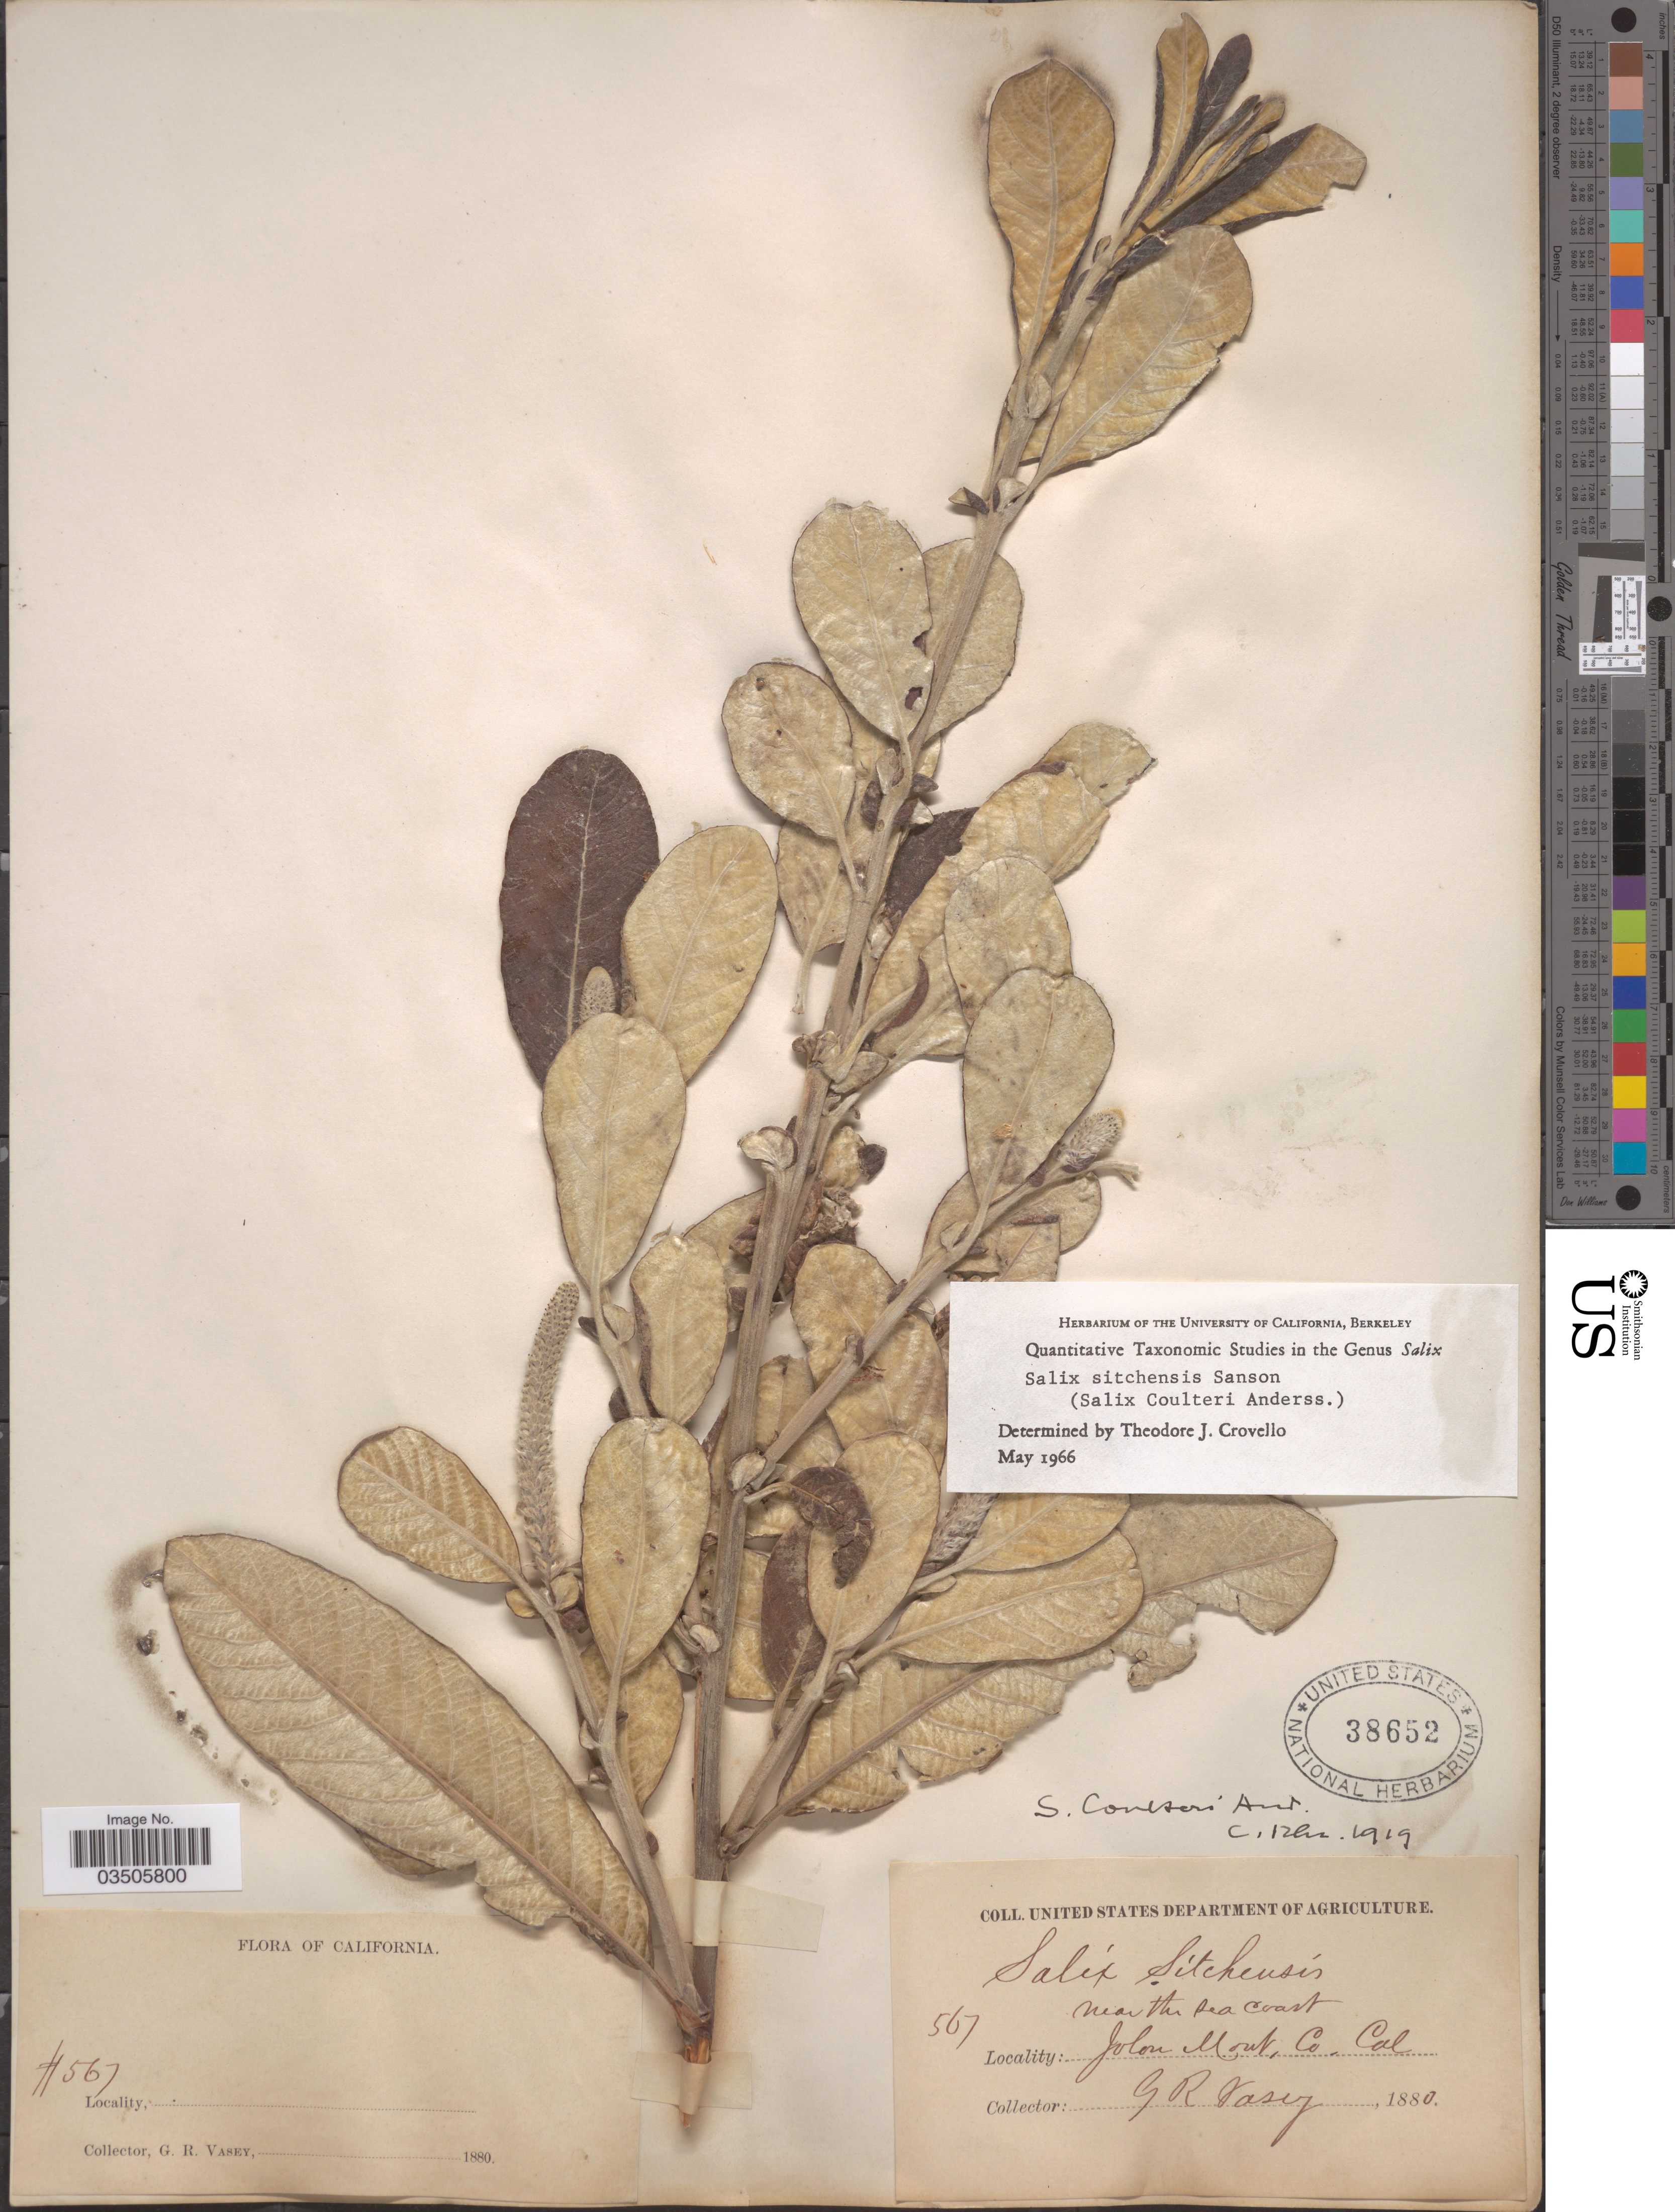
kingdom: Plantae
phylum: Tracheophyta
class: Magnoliopsida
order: Malpighiales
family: Salicaceae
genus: Salix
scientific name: Salix sitchensis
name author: Sanson ex Bong.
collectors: G. R. Vasey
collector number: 567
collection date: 1880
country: United States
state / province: California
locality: Jolon Mont. Co.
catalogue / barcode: US 38652